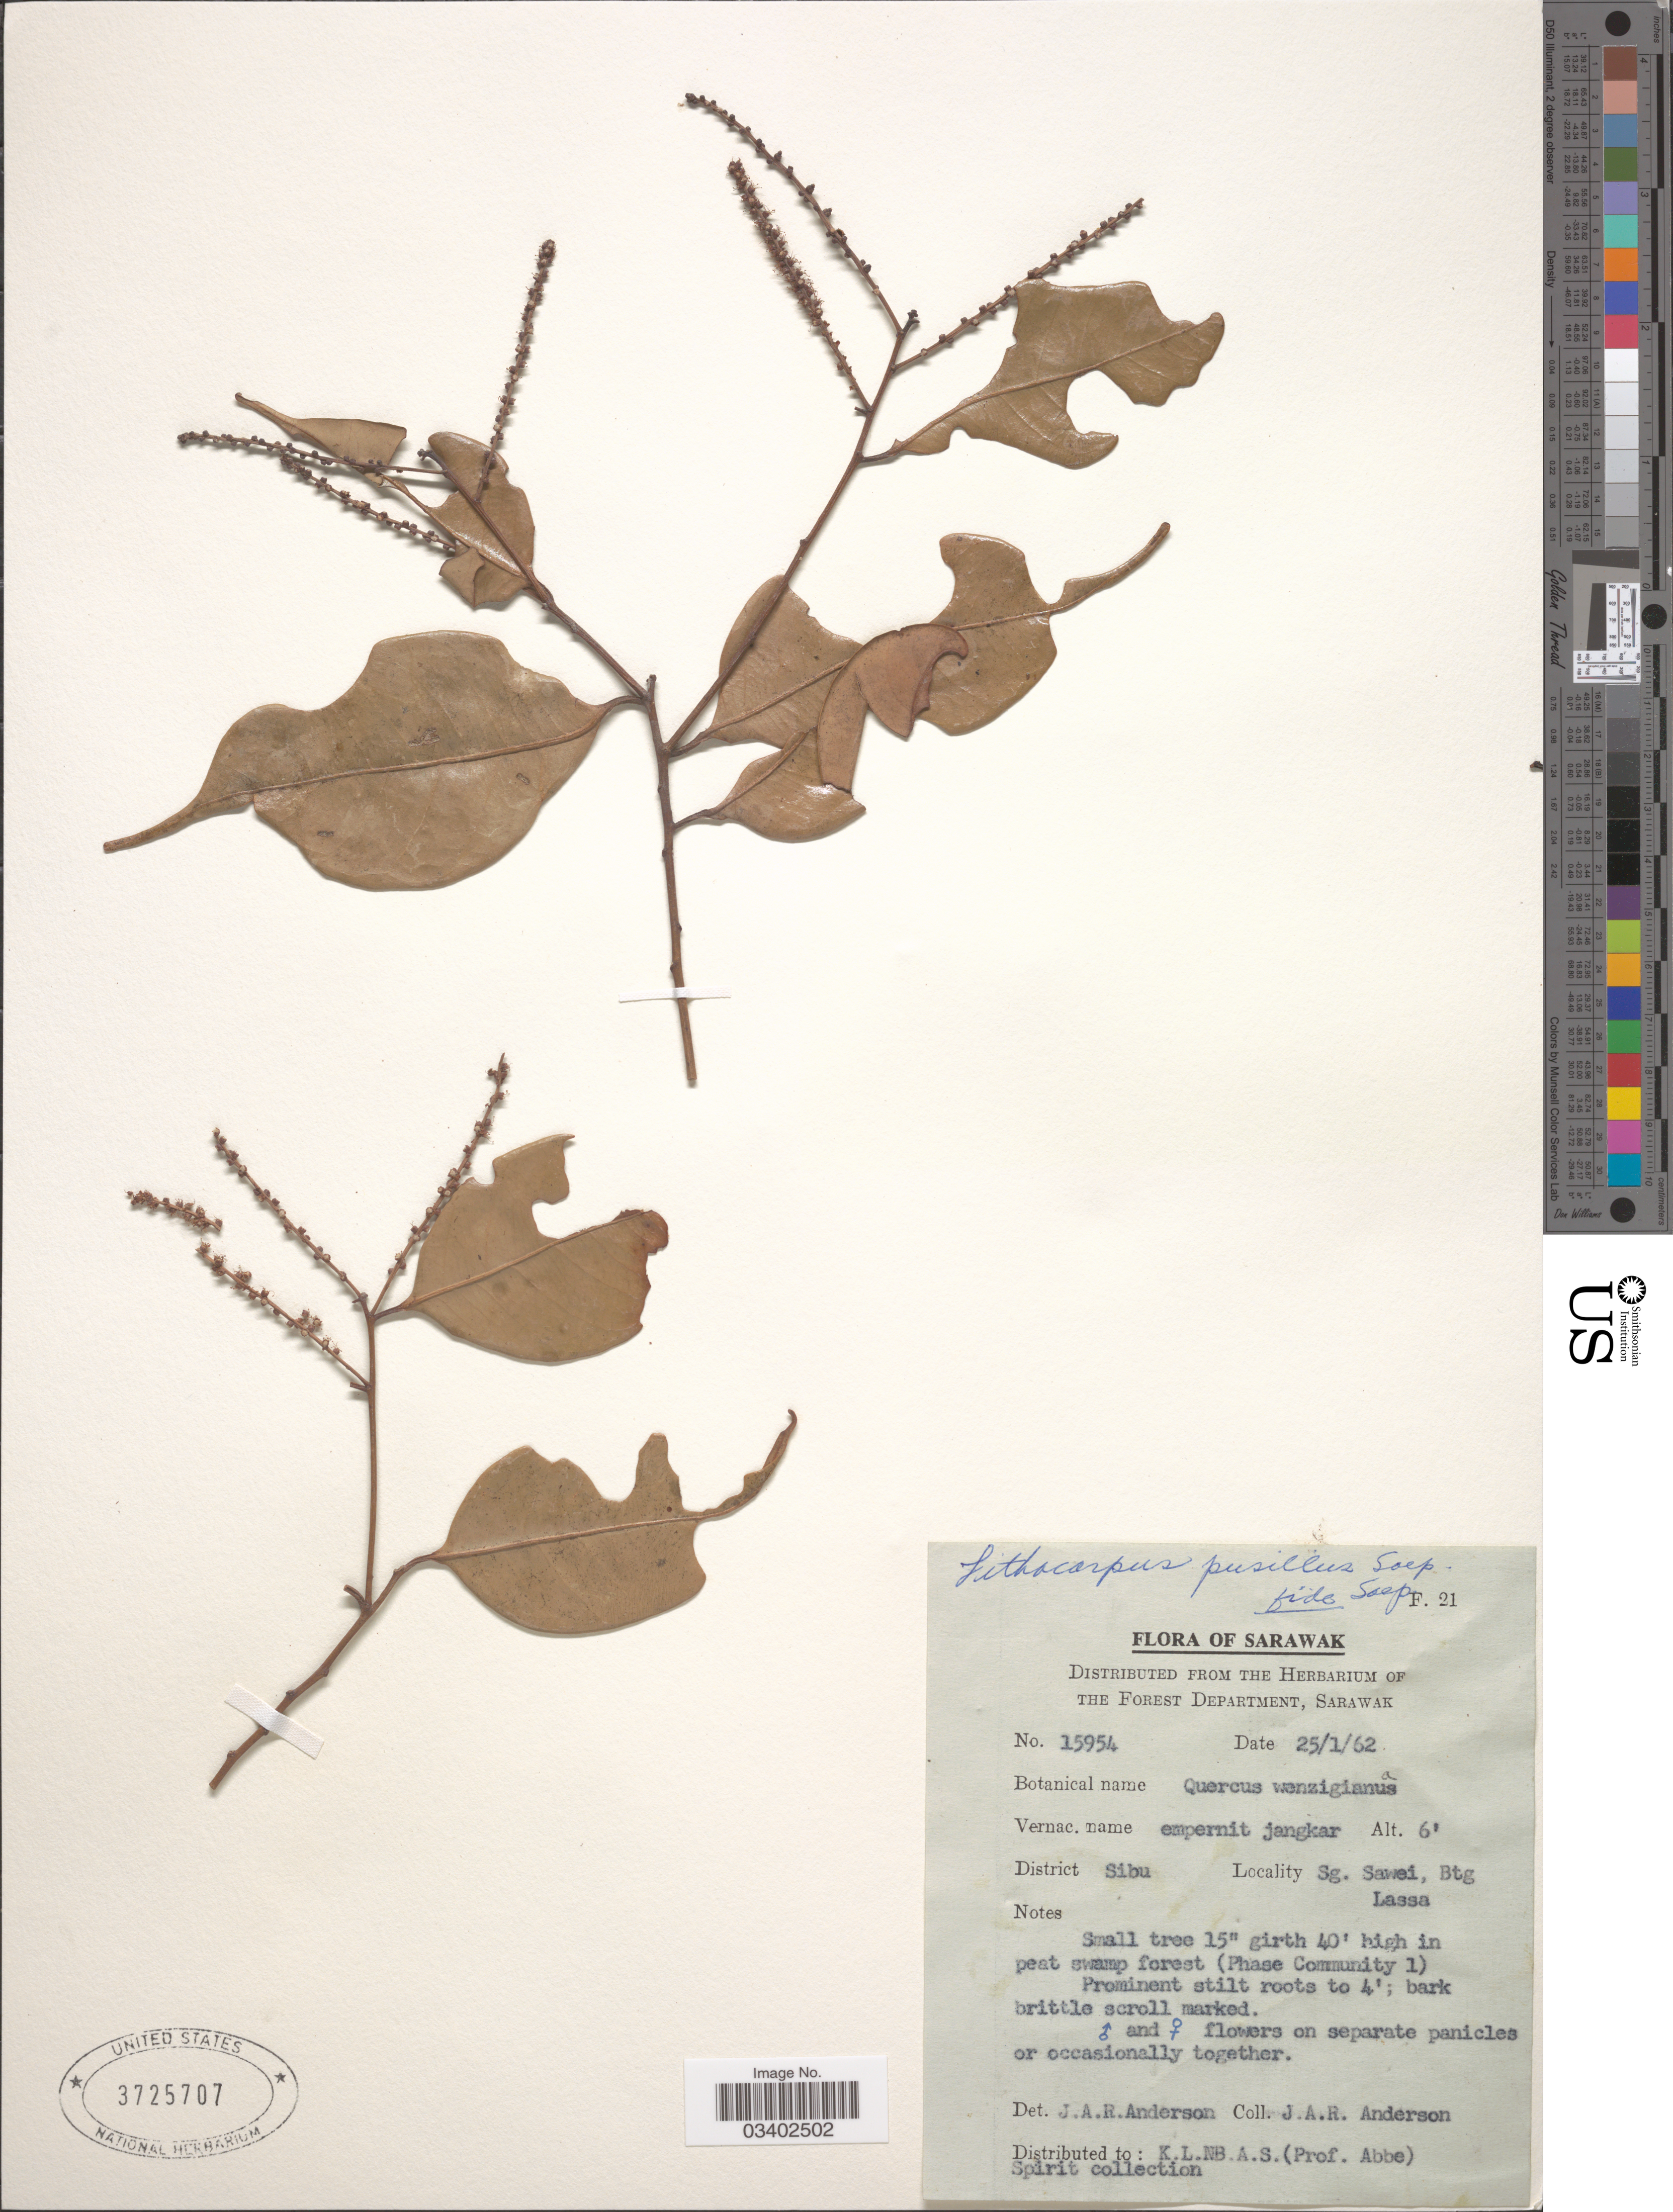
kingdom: Plantae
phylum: Tracheophyta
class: Magnoliopsida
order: Fagales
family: Fagaceae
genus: Lithocarpus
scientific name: Lithocarpus pusillus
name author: Soepadmo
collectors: J. A. R. Anderson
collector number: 15954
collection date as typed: Transcribed d/m/y: 25/1/62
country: Malaysia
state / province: Sarawak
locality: District Sibu. Sg. Sawei, Btg Lassa.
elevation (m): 2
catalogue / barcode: US 3725707